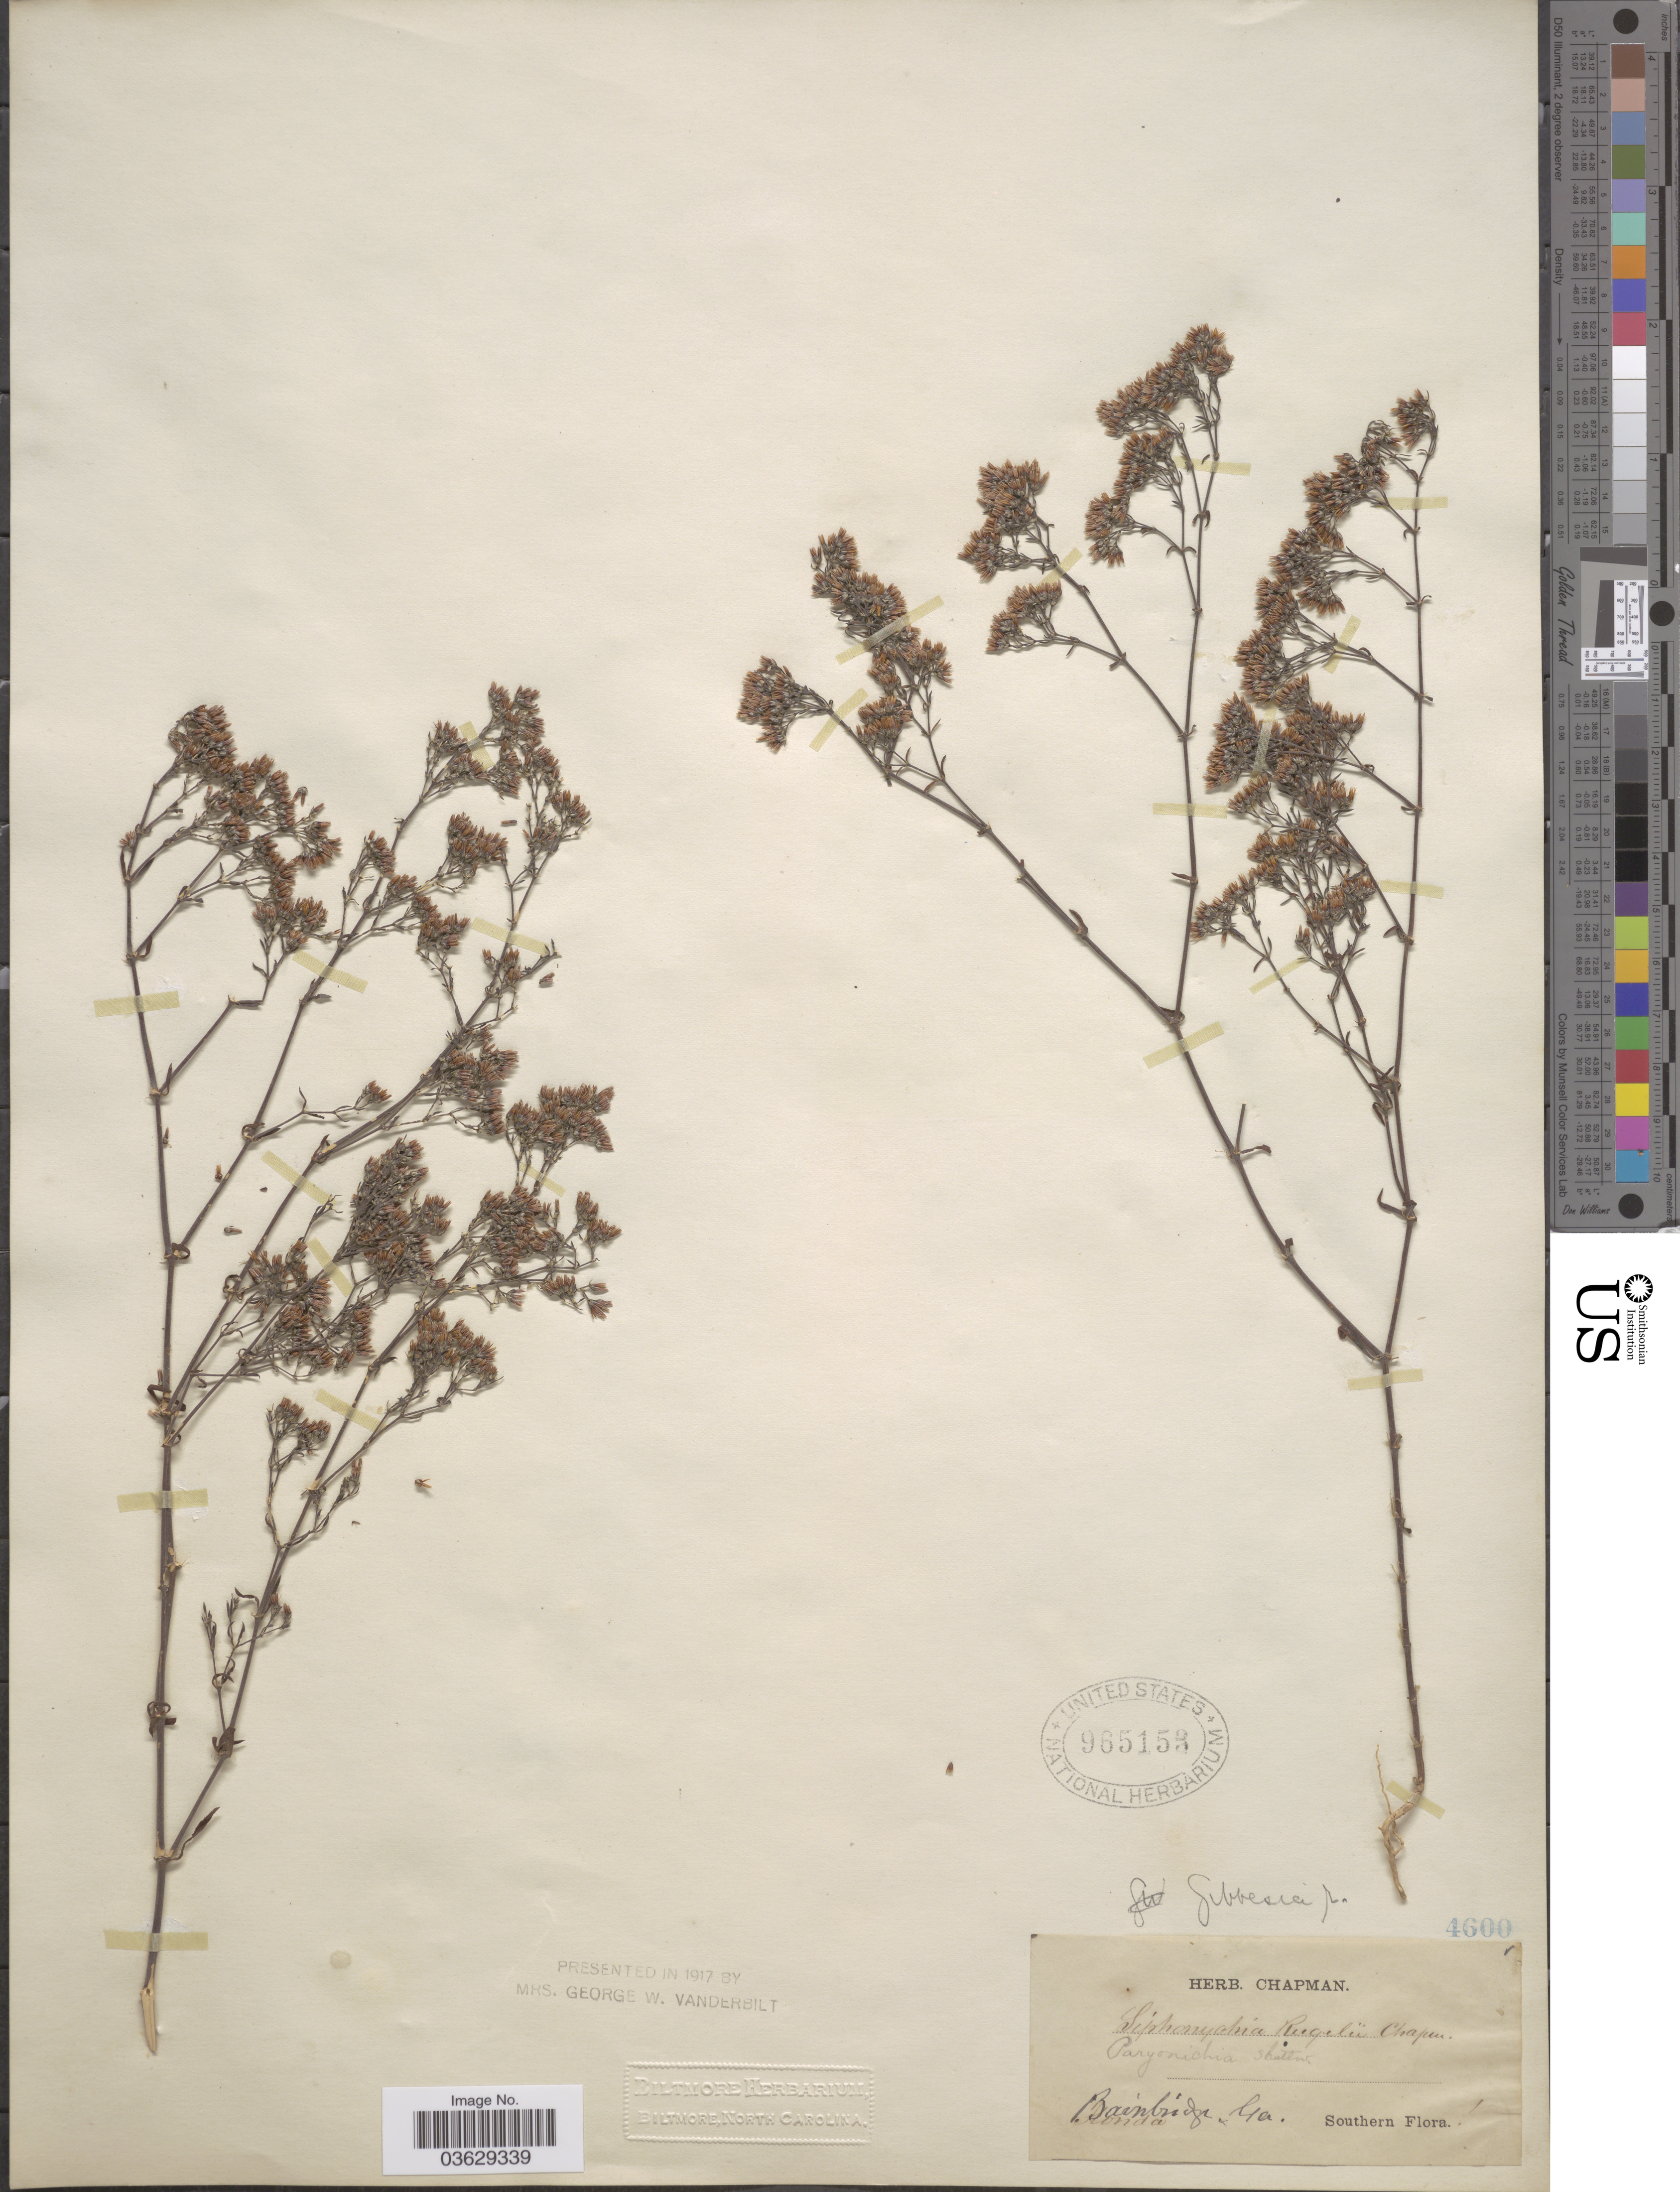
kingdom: Plantae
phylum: Tracheophyta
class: Magnoliopsida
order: Caryophyllales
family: Caryophyllaceae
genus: Paronychia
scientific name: Paronychia rugelii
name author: (Chapm.) Shuttlew. ex Chapm.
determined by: Strong, Mark T., (BOT), Smithsonian Institution - National Museum of Natural History (UNITED STATES)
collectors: ex herb. Chapman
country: United States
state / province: Georgia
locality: Bainbridge. Southern.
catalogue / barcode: US 965153